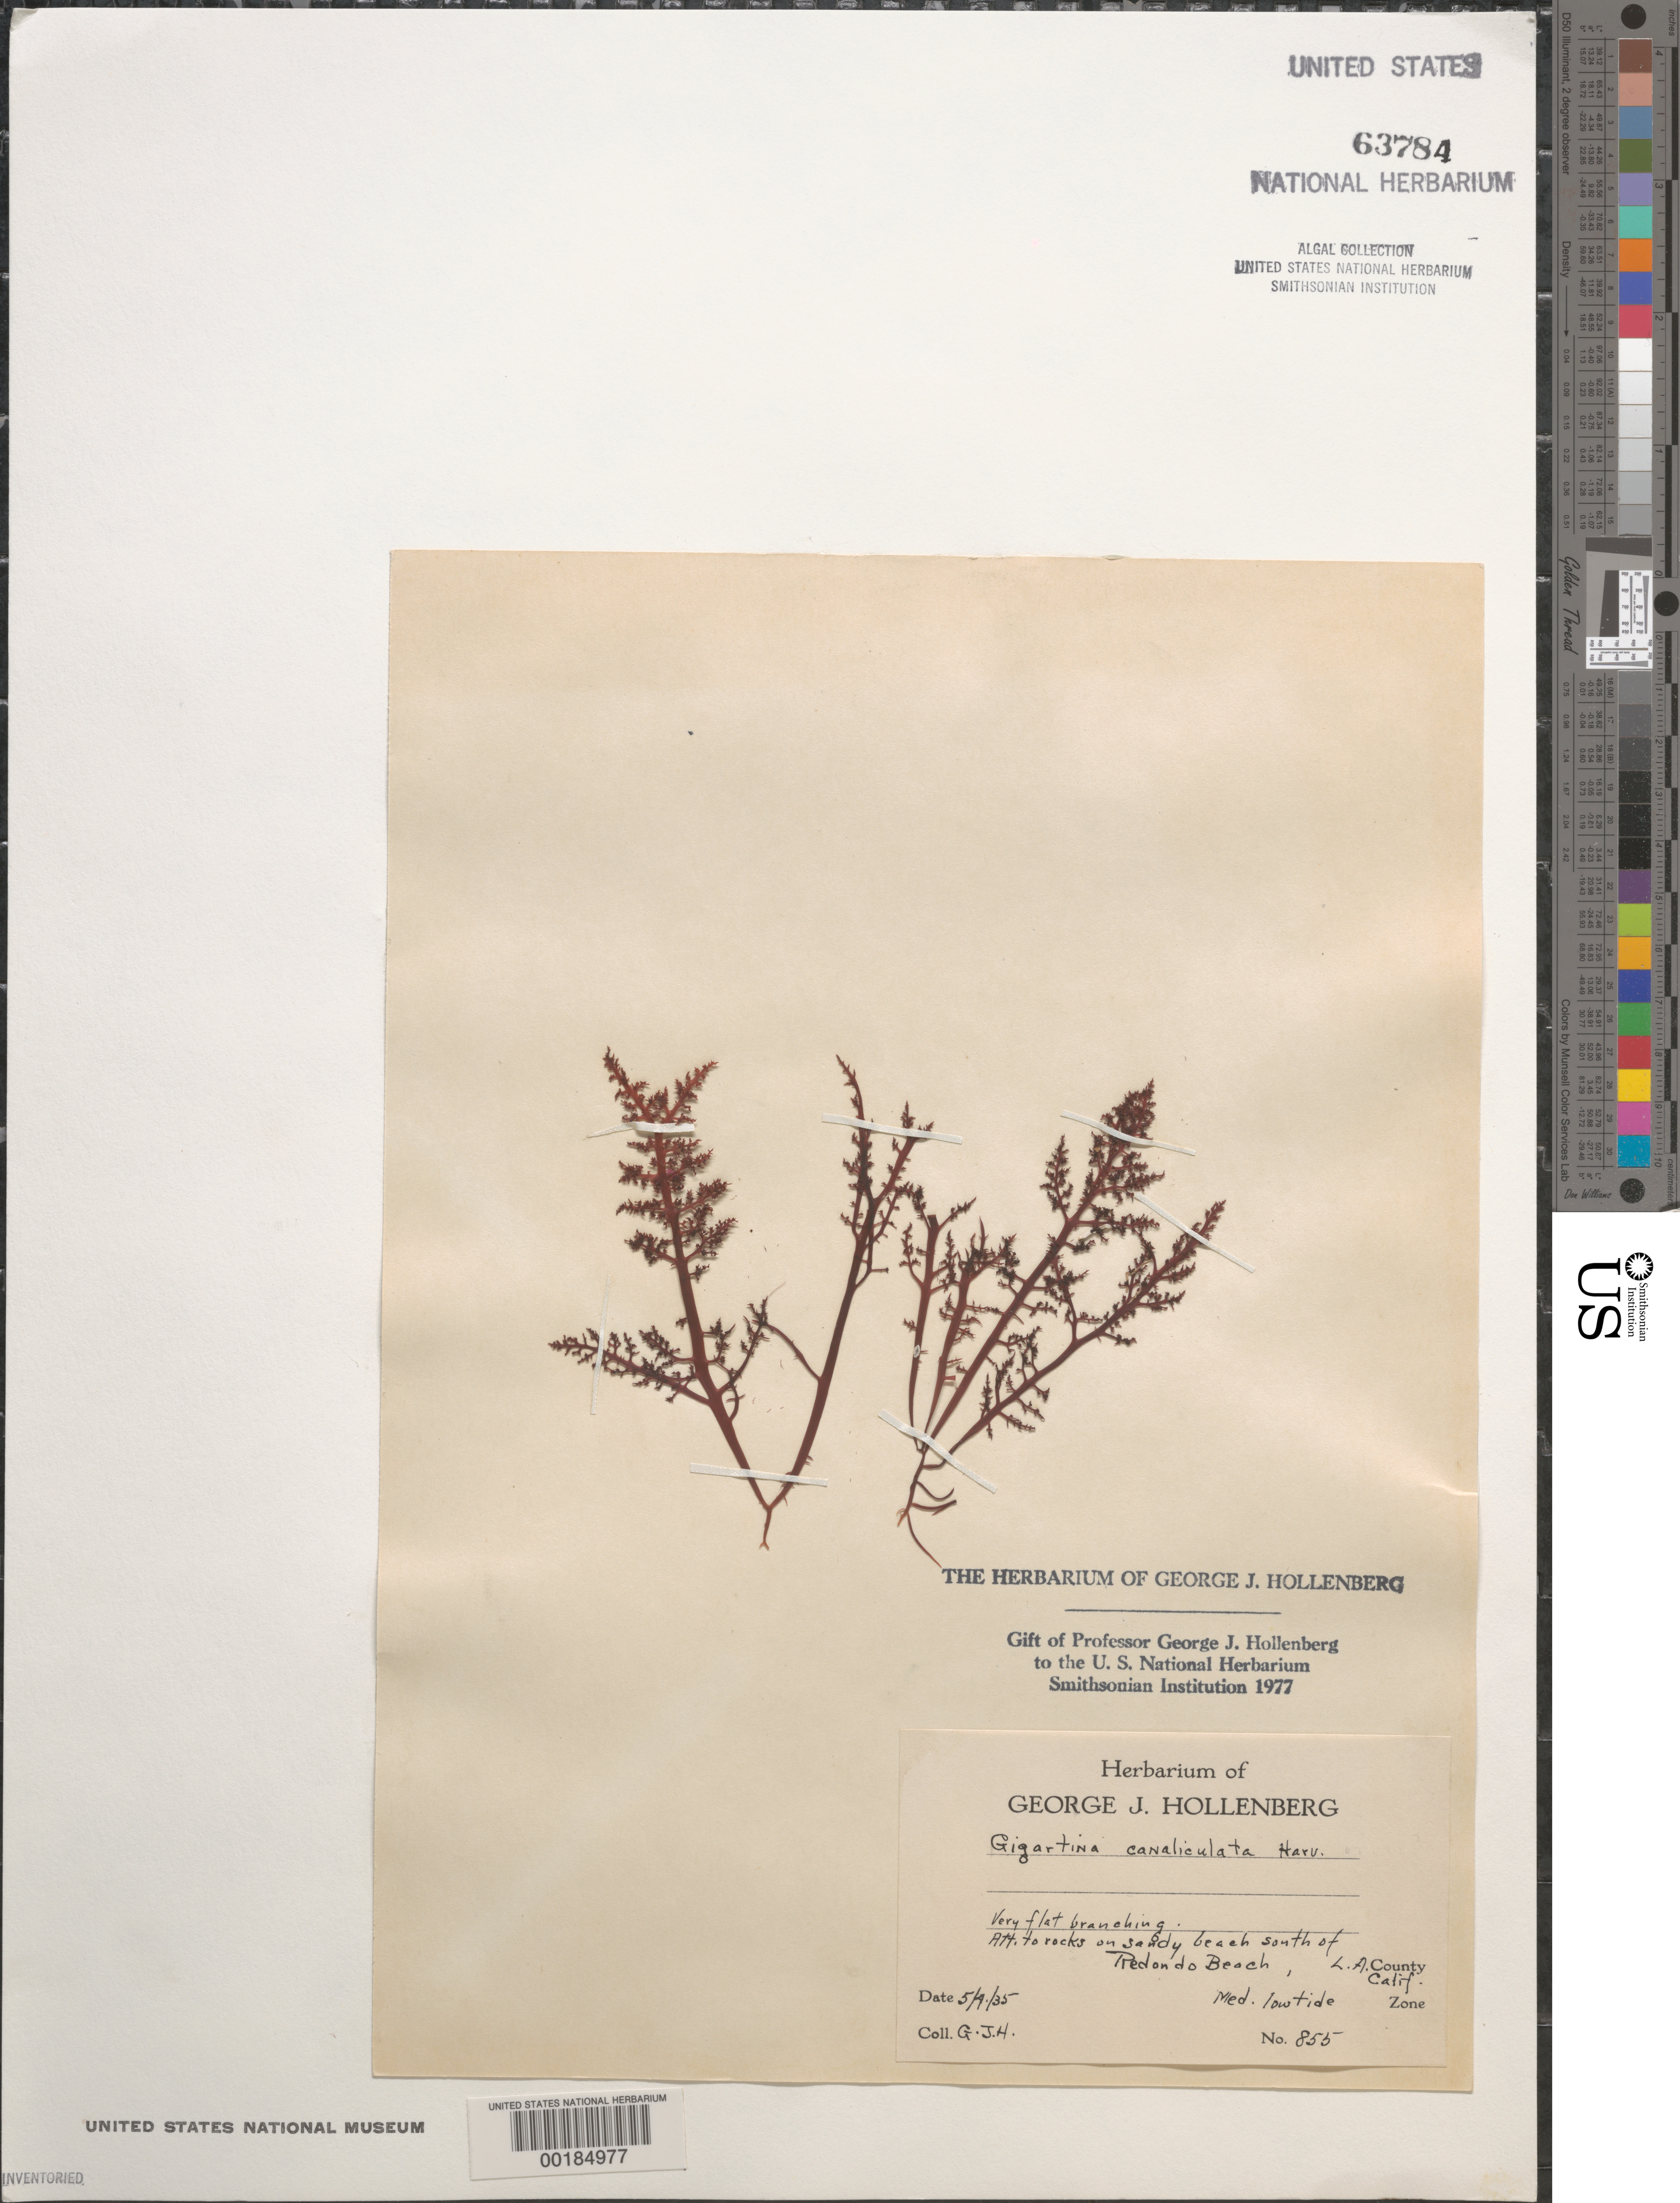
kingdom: Plantae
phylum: Rhodophyta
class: Florideophyceae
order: Gigartinales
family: Gigartinaceae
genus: Chondracanthus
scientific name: Chondracanthus canaliculatus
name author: (Harv.) Guiry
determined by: Algae name updating Project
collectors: G. Hollenberg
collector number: GJH 855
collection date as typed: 04 May 1935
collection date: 1935-05-04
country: United States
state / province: California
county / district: Los Angeles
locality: South of Redondo Beach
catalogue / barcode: US 63784